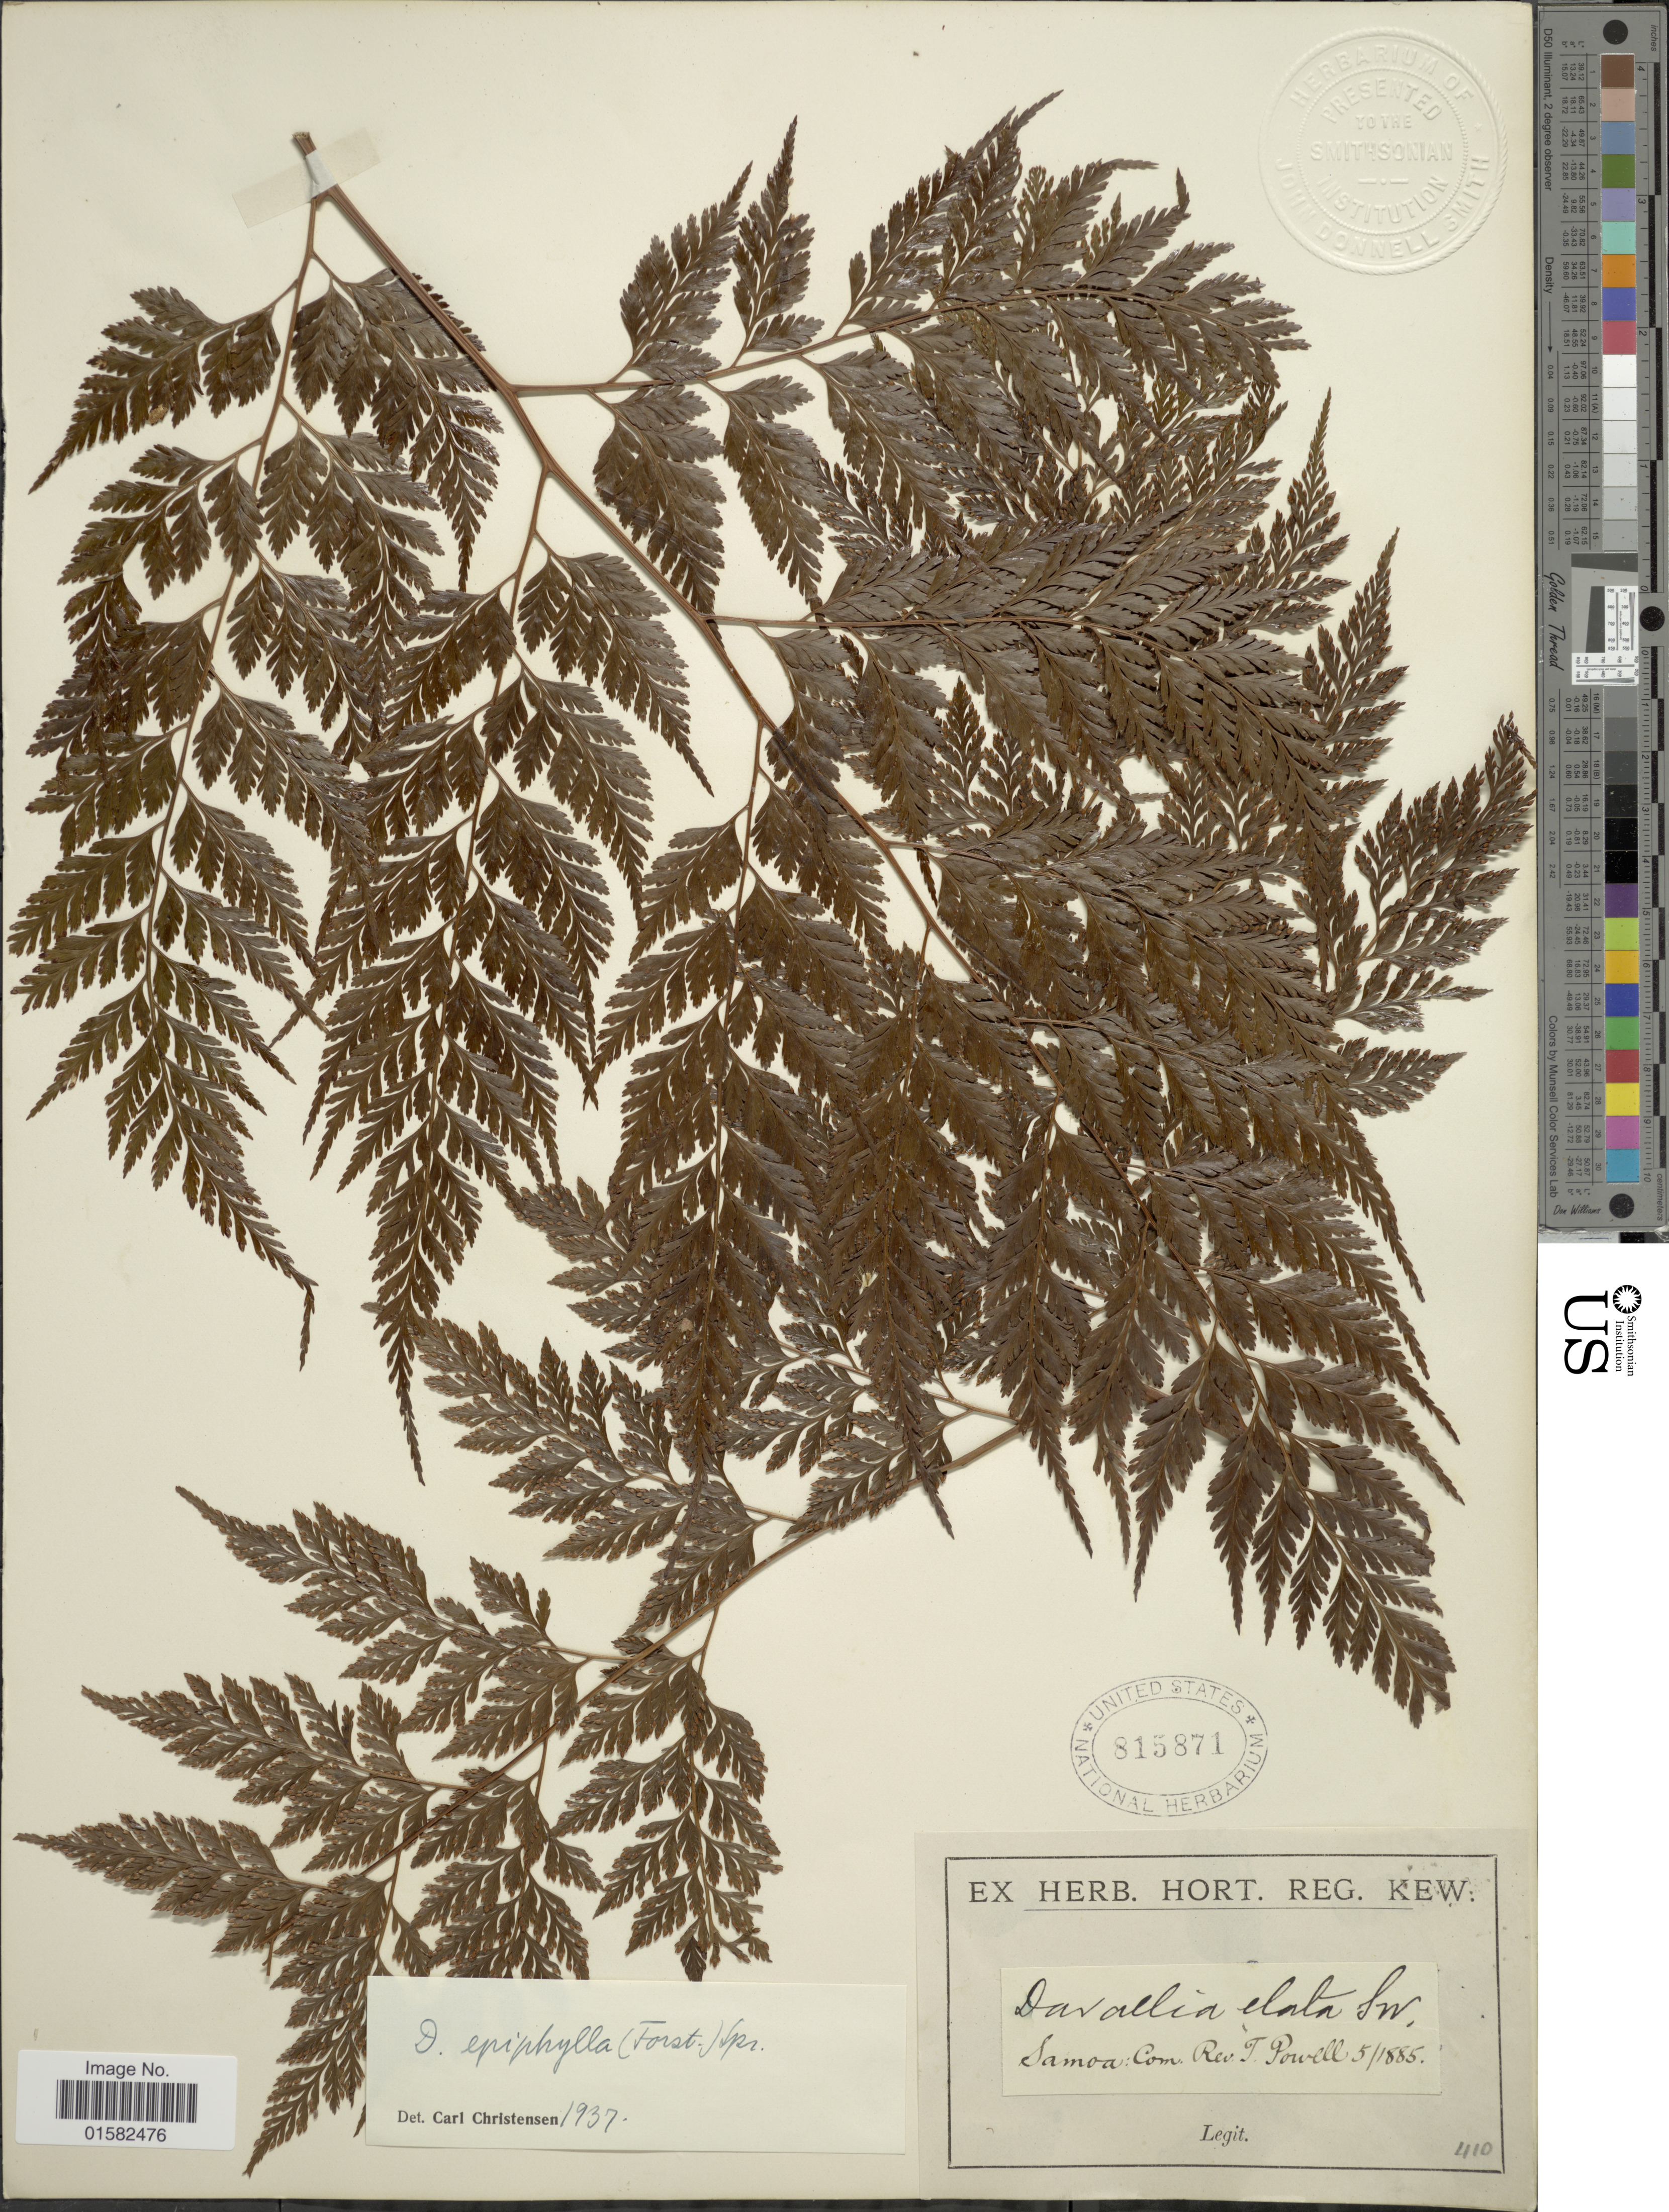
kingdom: Plantae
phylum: Tracheophyta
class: Polypodiopsida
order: Polypodiales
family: Davalliaceae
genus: Wibelia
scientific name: Wibelia denticulata var. elata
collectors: ex herb. Hort. Reg. Kew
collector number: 410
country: American Samoa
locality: Samoa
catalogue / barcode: US 815871